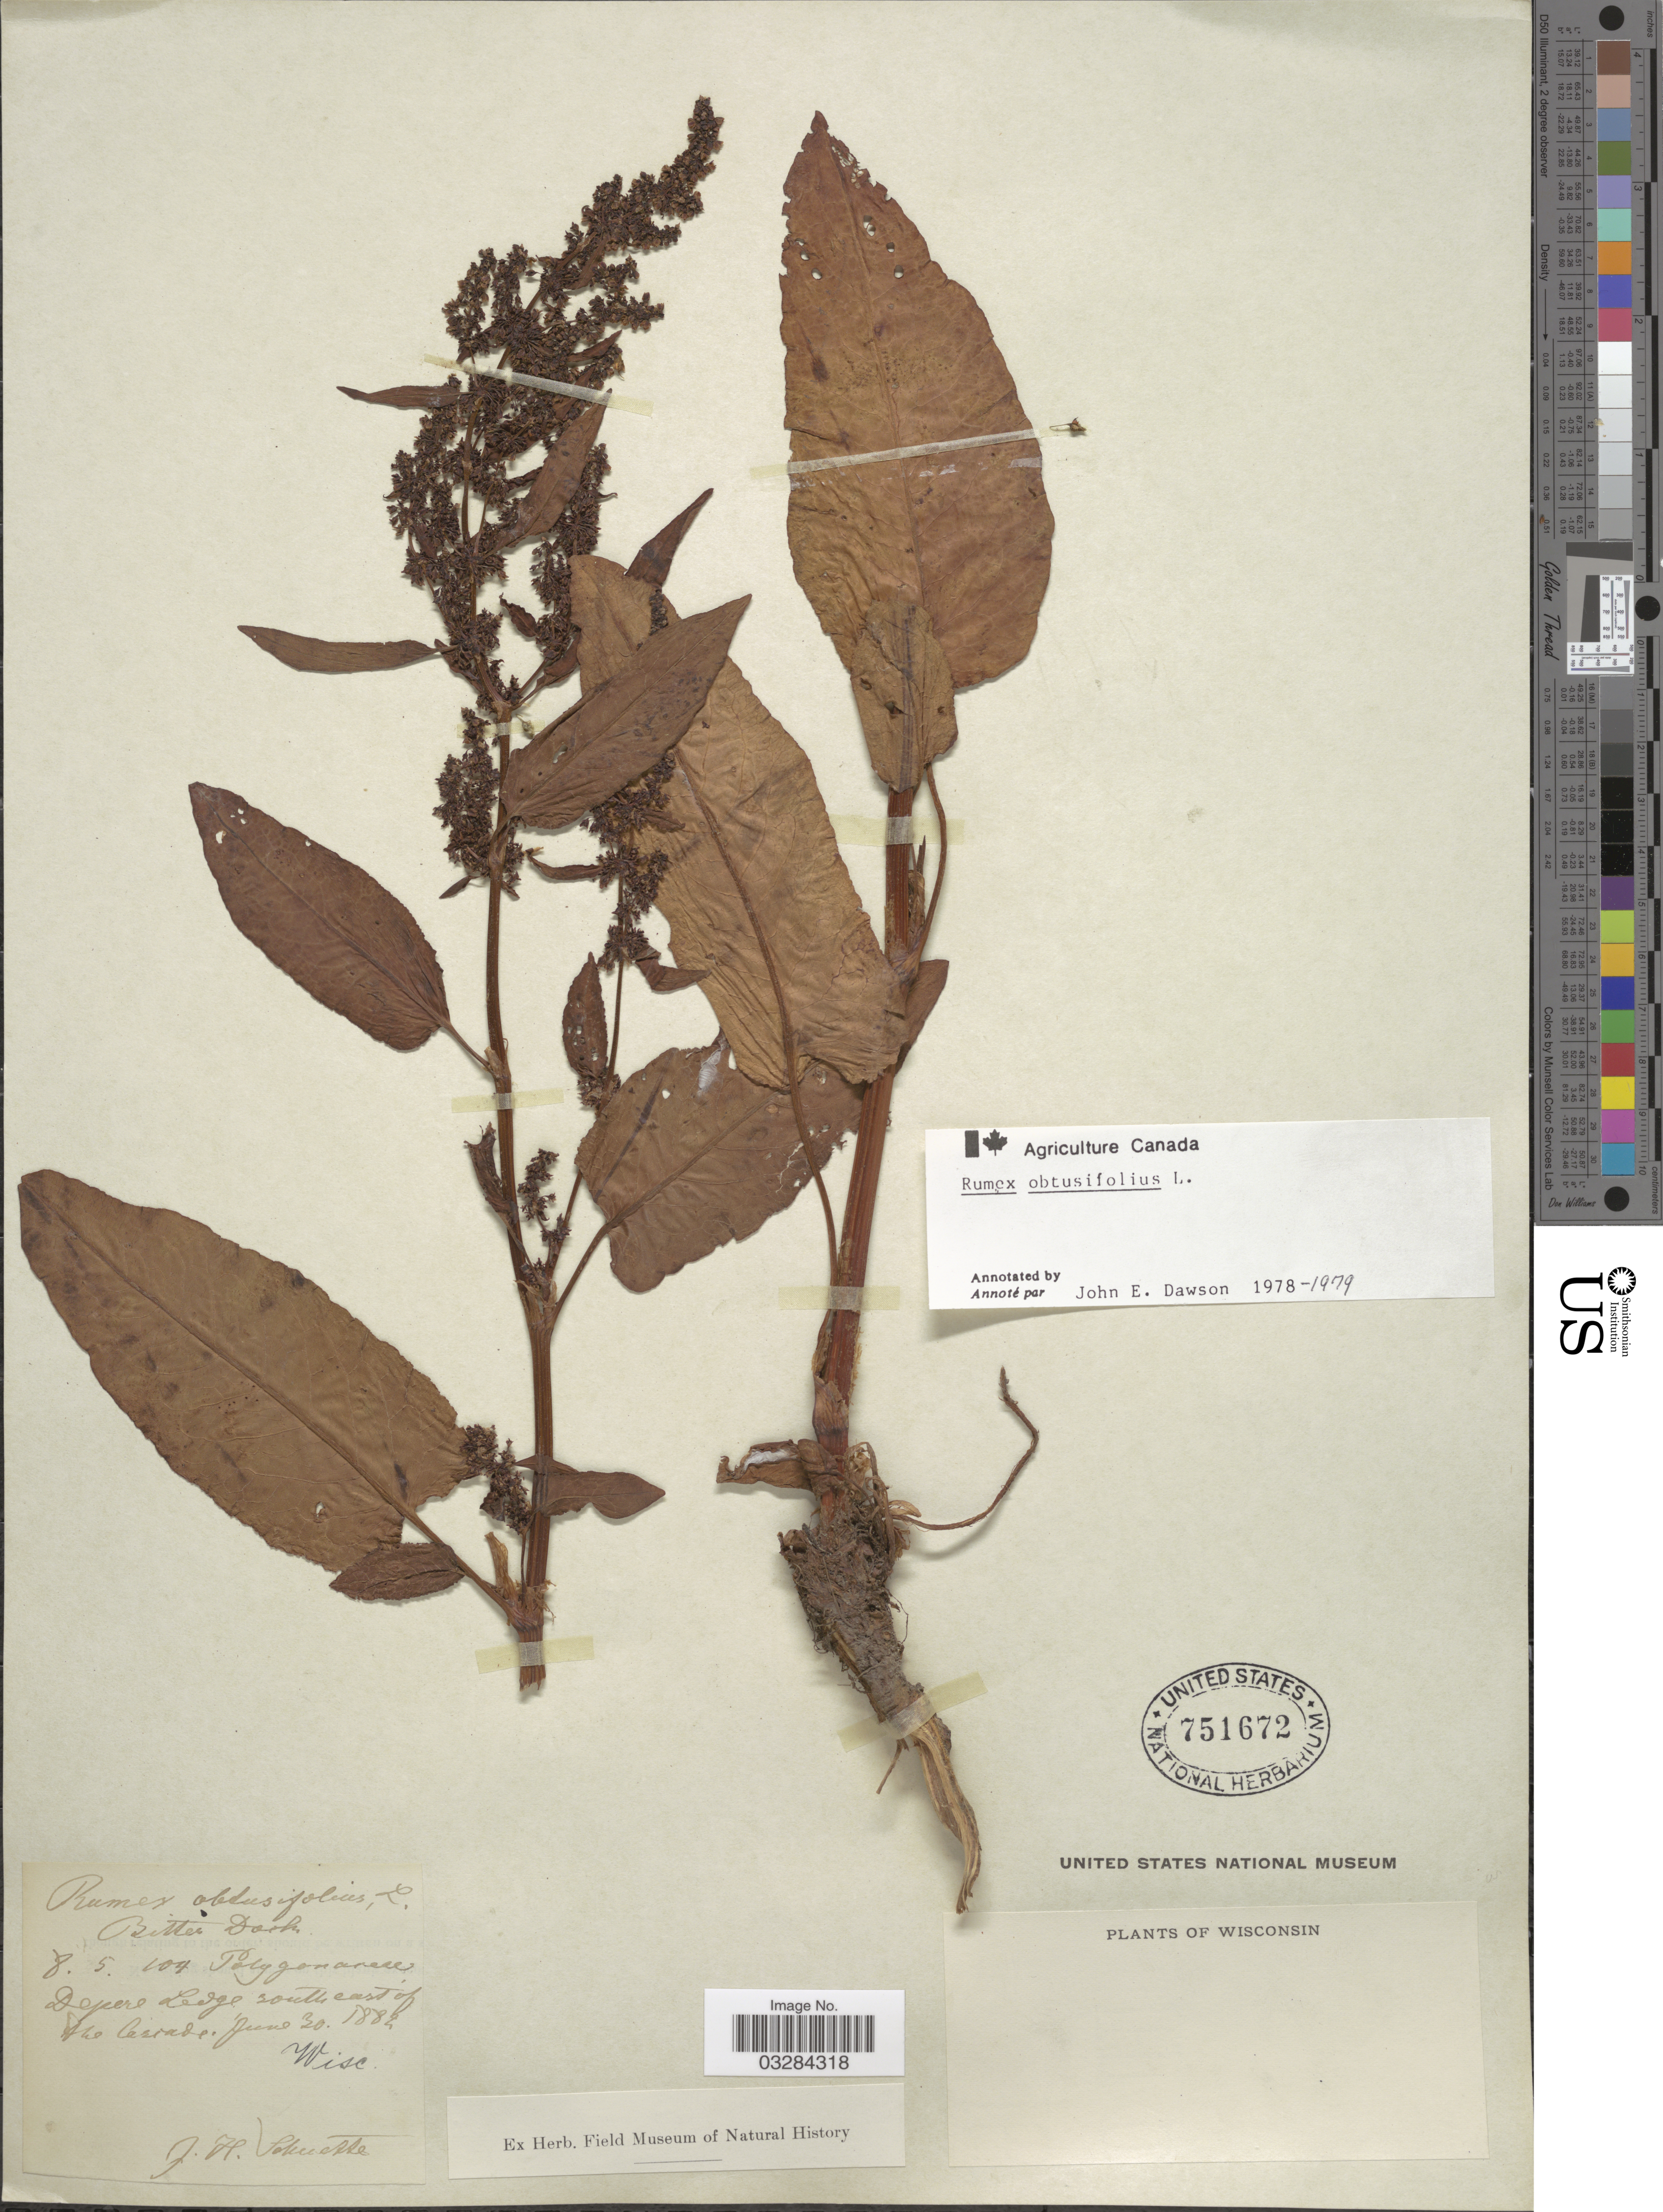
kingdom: Plantae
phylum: Tracheophyta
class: Magnoliopsida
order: Caryophyllales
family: Polygonaceae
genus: Rumex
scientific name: Rumex obtusifolius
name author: L.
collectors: J. H. Schuette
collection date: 1882-06-30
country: United States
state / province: Wisconsin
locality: Depere Ledge, south east of the Cascade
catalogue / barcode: US 751672